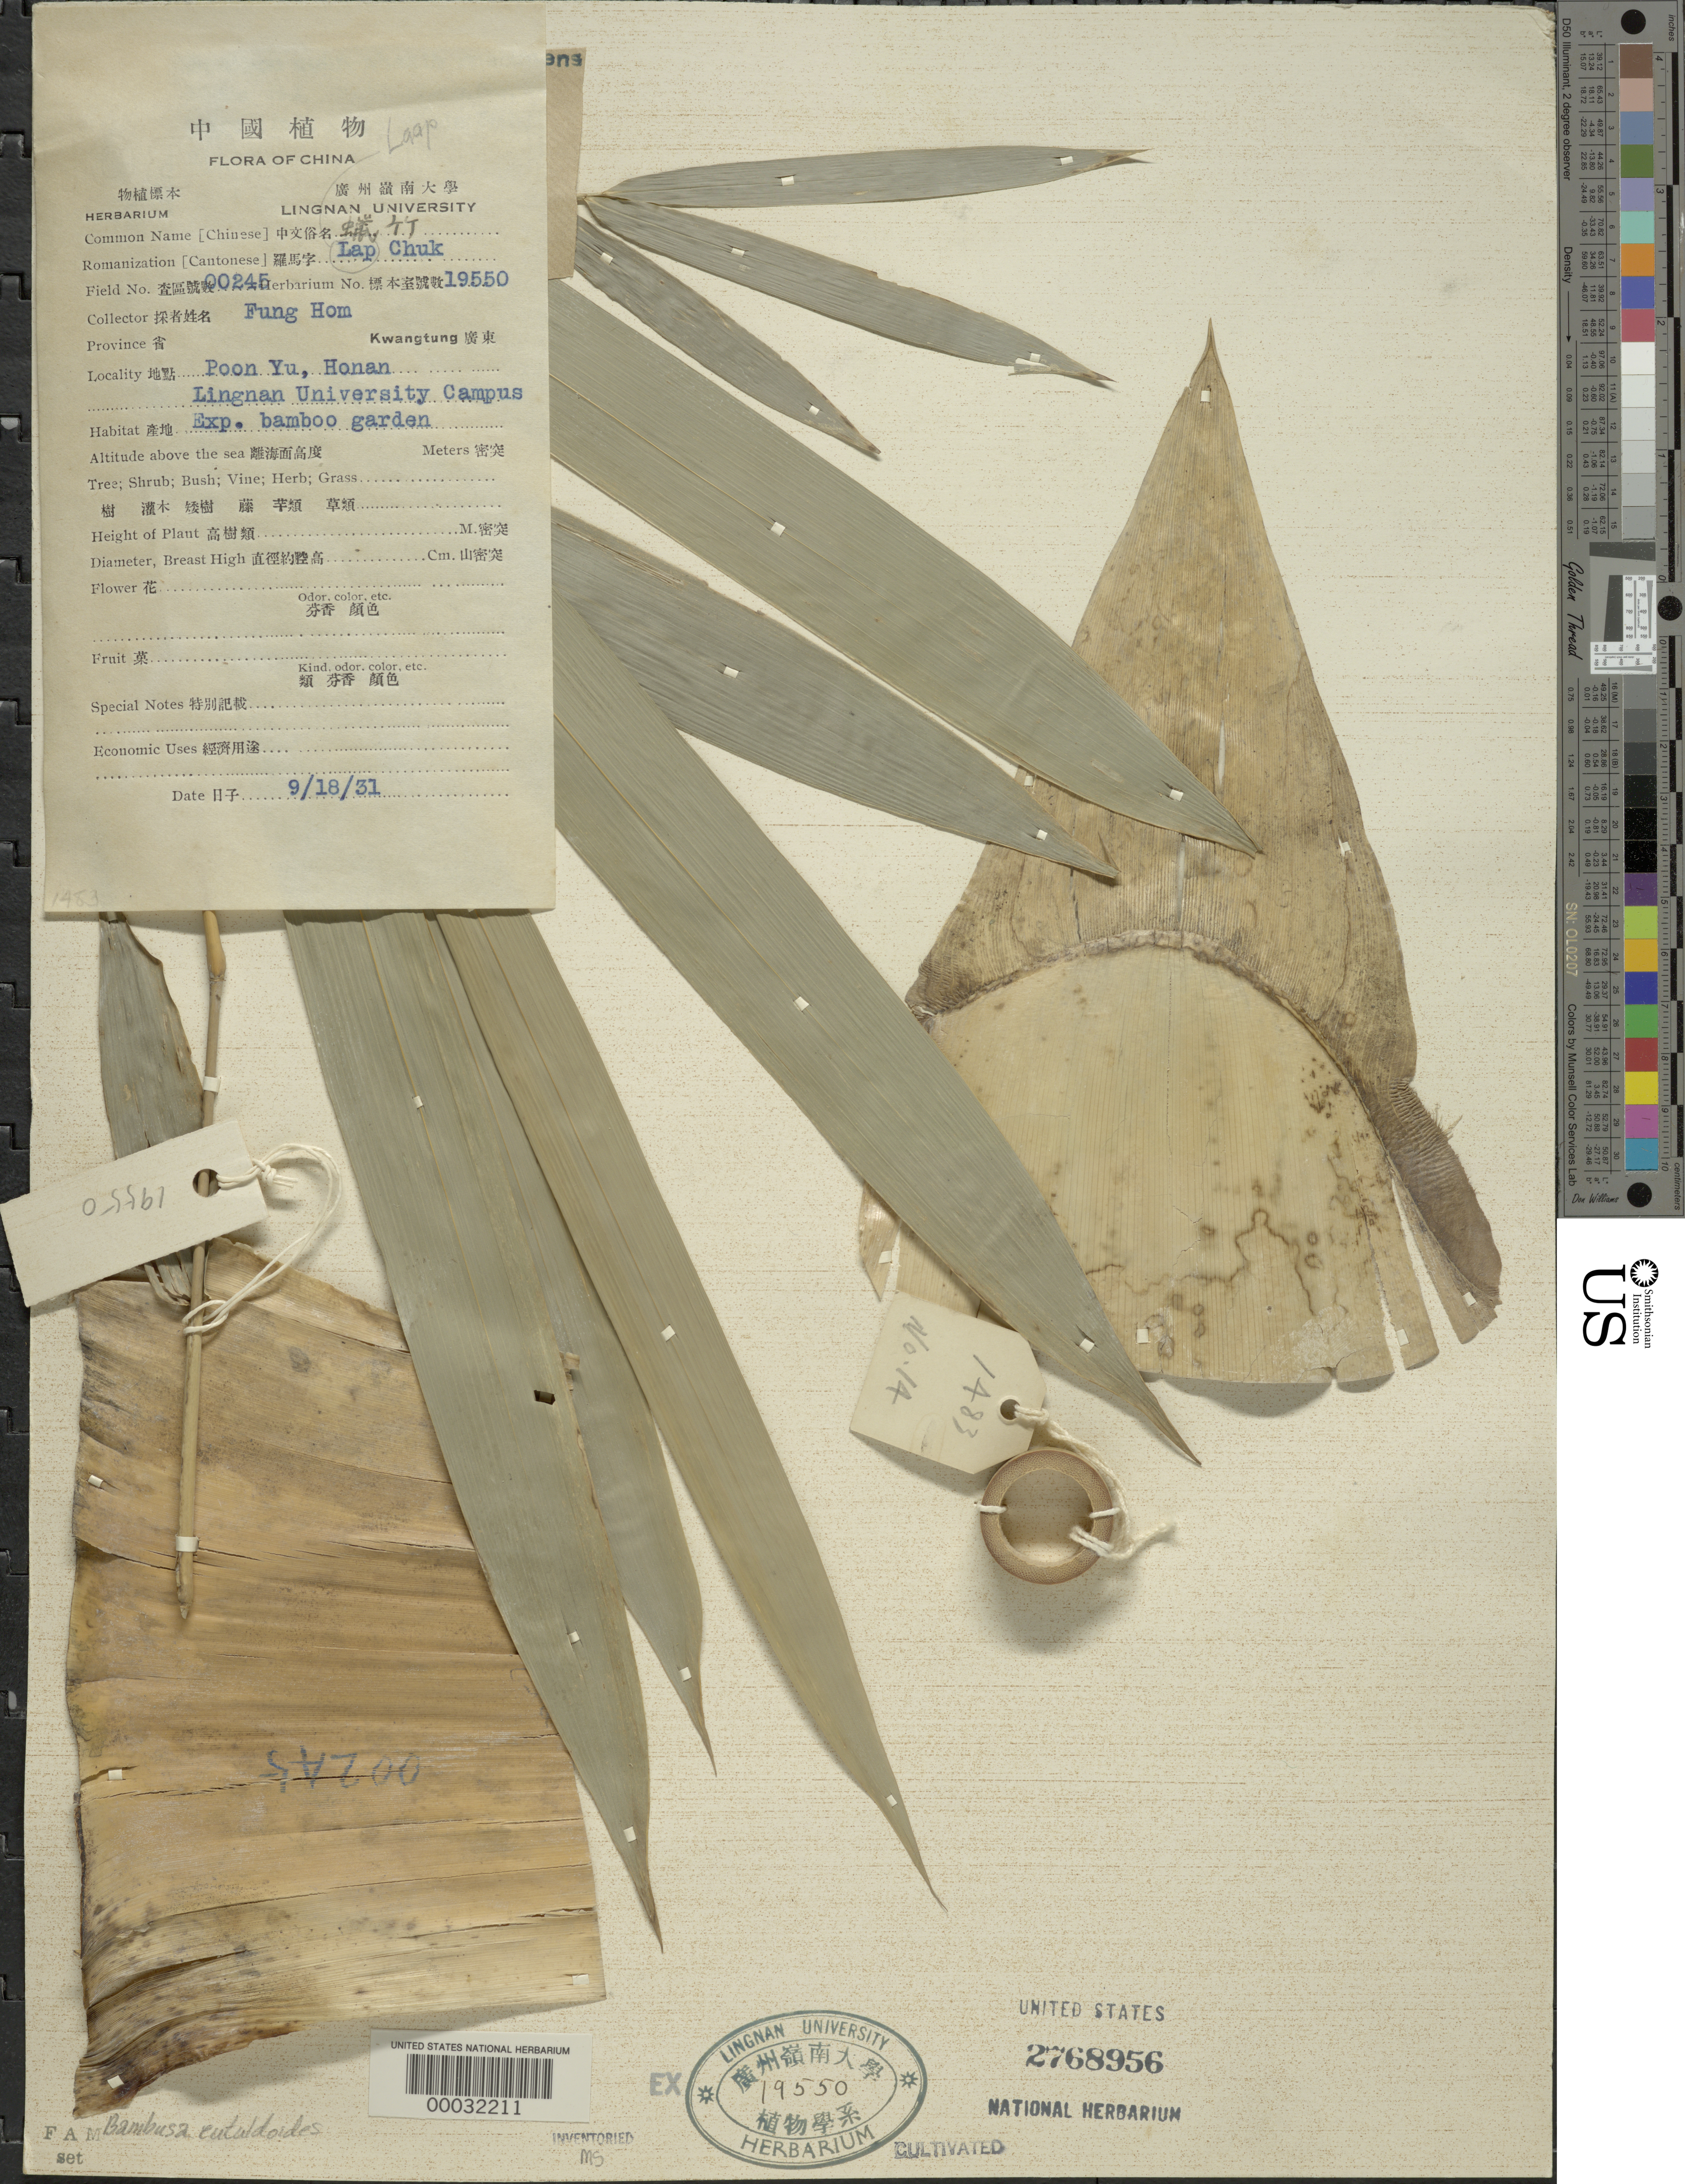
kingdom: Plantae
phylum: Tracheophyta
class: Liliopsida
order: Poales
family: Poaceae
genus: Bambusa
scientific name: Bambusa eutuldoides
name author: McClure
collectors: H. L. Fung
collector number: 245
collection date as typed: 18 Sep 1931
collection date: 1931-09-18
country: China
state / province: Guangdong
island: Honam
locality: Experimental gardens-lingnan university campus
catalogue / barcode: US 2768956